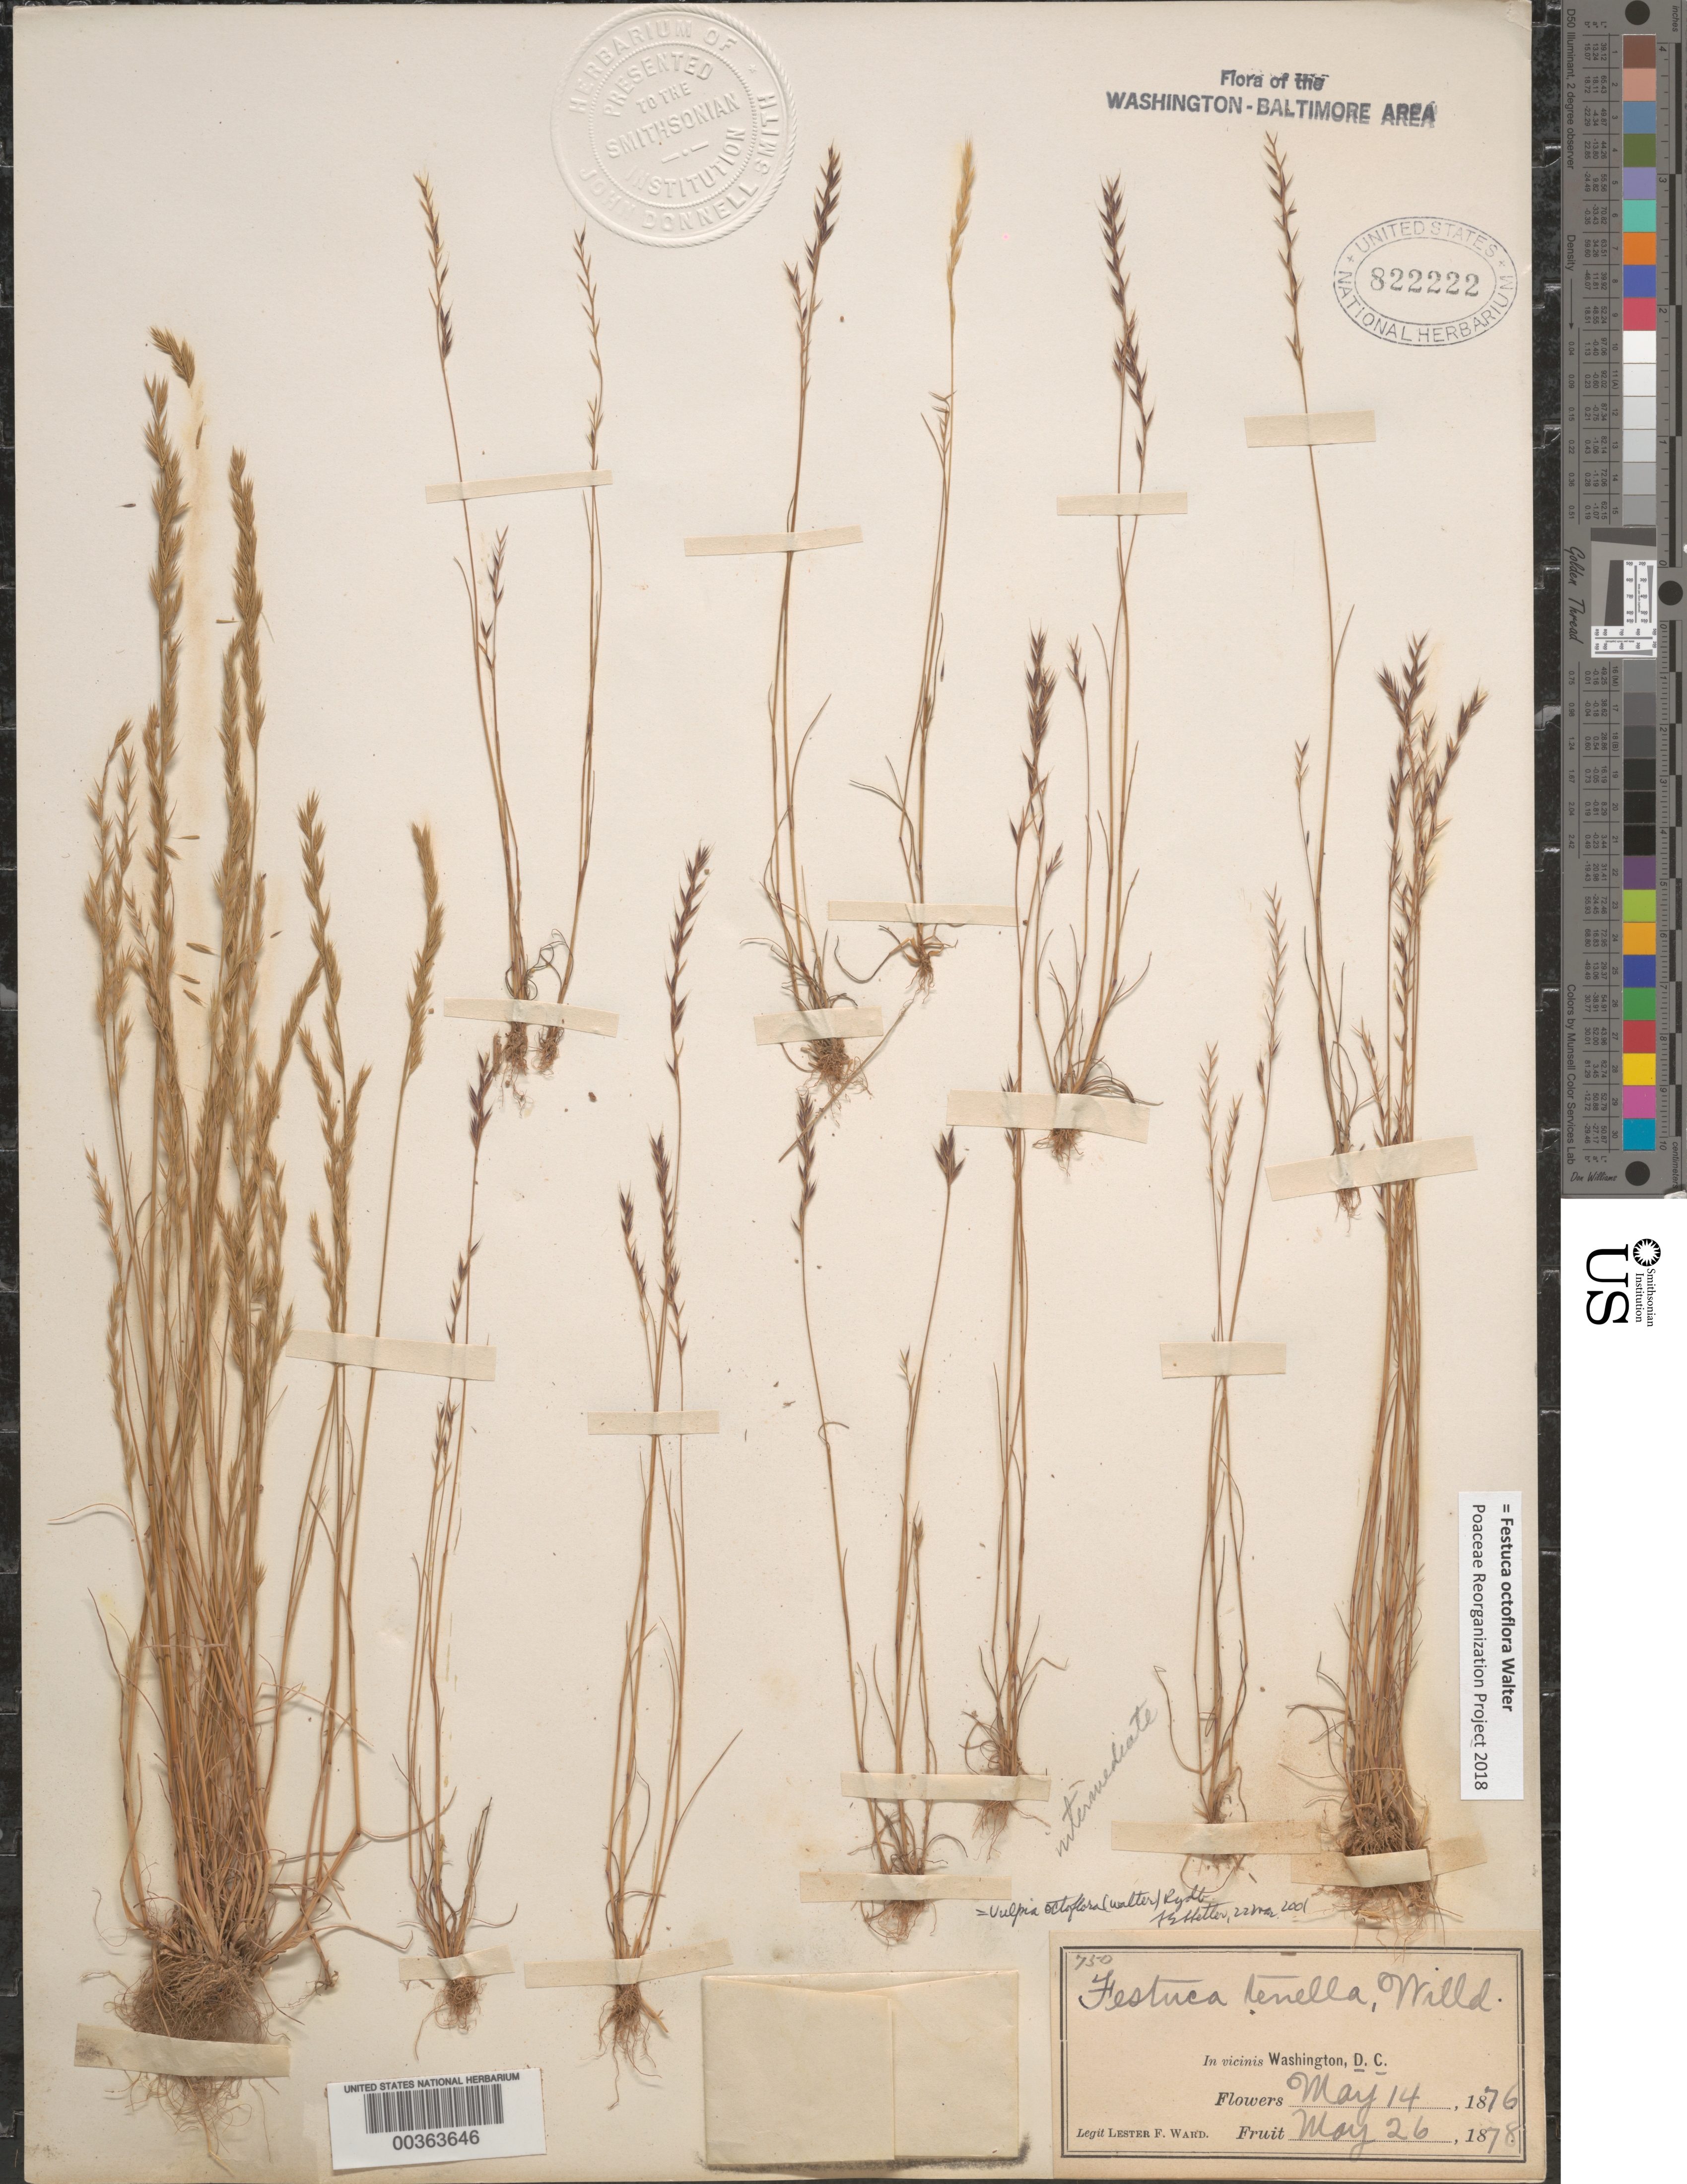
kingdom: Plantae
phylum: Tracheophyta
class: Liliopsida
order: Poales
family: Poaceae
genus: Festuca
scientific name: Festuca octoflora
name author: Walter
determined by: Poaceae Reorganization Project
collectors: L. F. Ward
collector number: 750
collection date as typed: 14 May 1876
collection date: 1876-05-14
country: United States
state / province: District of Columbia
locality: Washington DC area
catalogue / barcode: US 822222